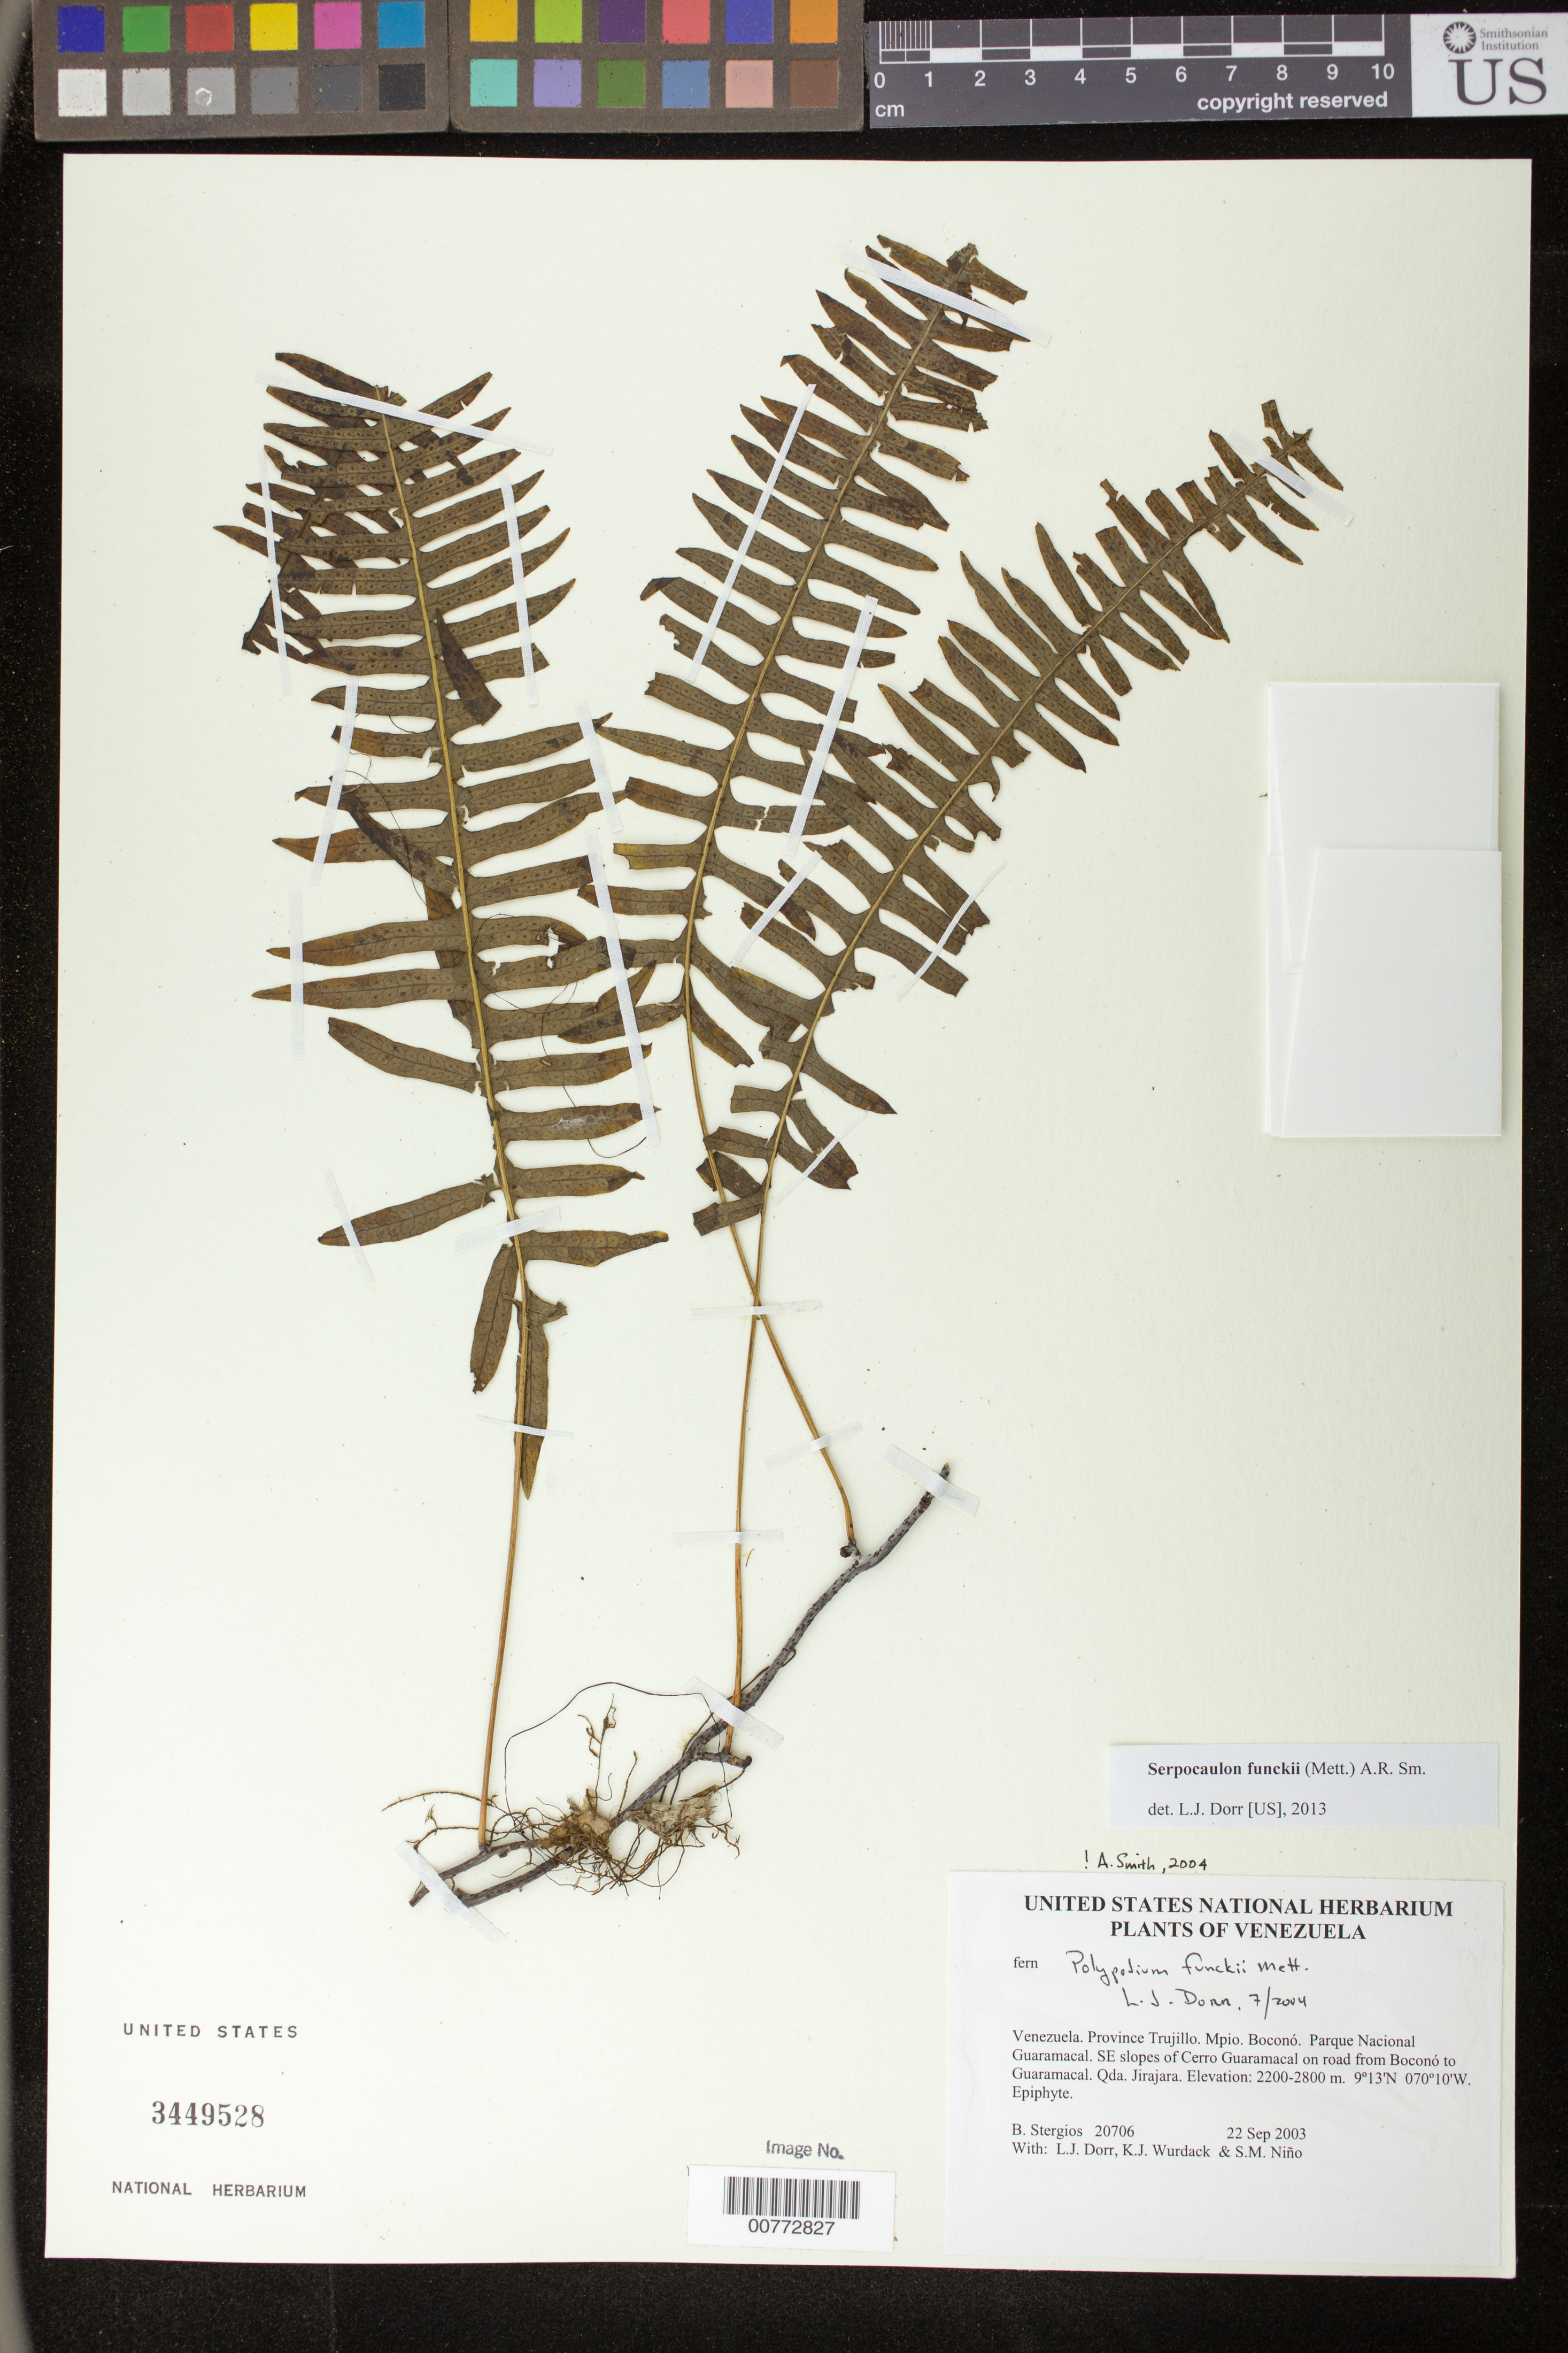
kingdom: Plantae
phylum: Tracheophyta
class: Polypodiopsida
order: Polypodiales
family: Polypodiaceae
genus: Serpocaulon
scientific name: Serpocaulon funckii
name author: (Mett.) A.R. Sm.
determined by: Dorr, L. J., (BOT), Smithsonian Institution - National Museum of Natural History (UNITED STATES)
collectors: B. G. Stergios, L. J. Dorr, K. Wurdack & S. M. Niño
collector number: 20706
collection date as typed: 22 Sep 2003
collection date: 2003-09-22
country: Venezuela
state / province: Trujillo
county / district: Boconó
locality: Parque Nacional Guaramacal. SE slopes of Cerro Guaramacal on road from Boconó to Guaramacal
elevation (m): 2200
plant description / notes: PORT, US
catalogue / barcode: US 3449528